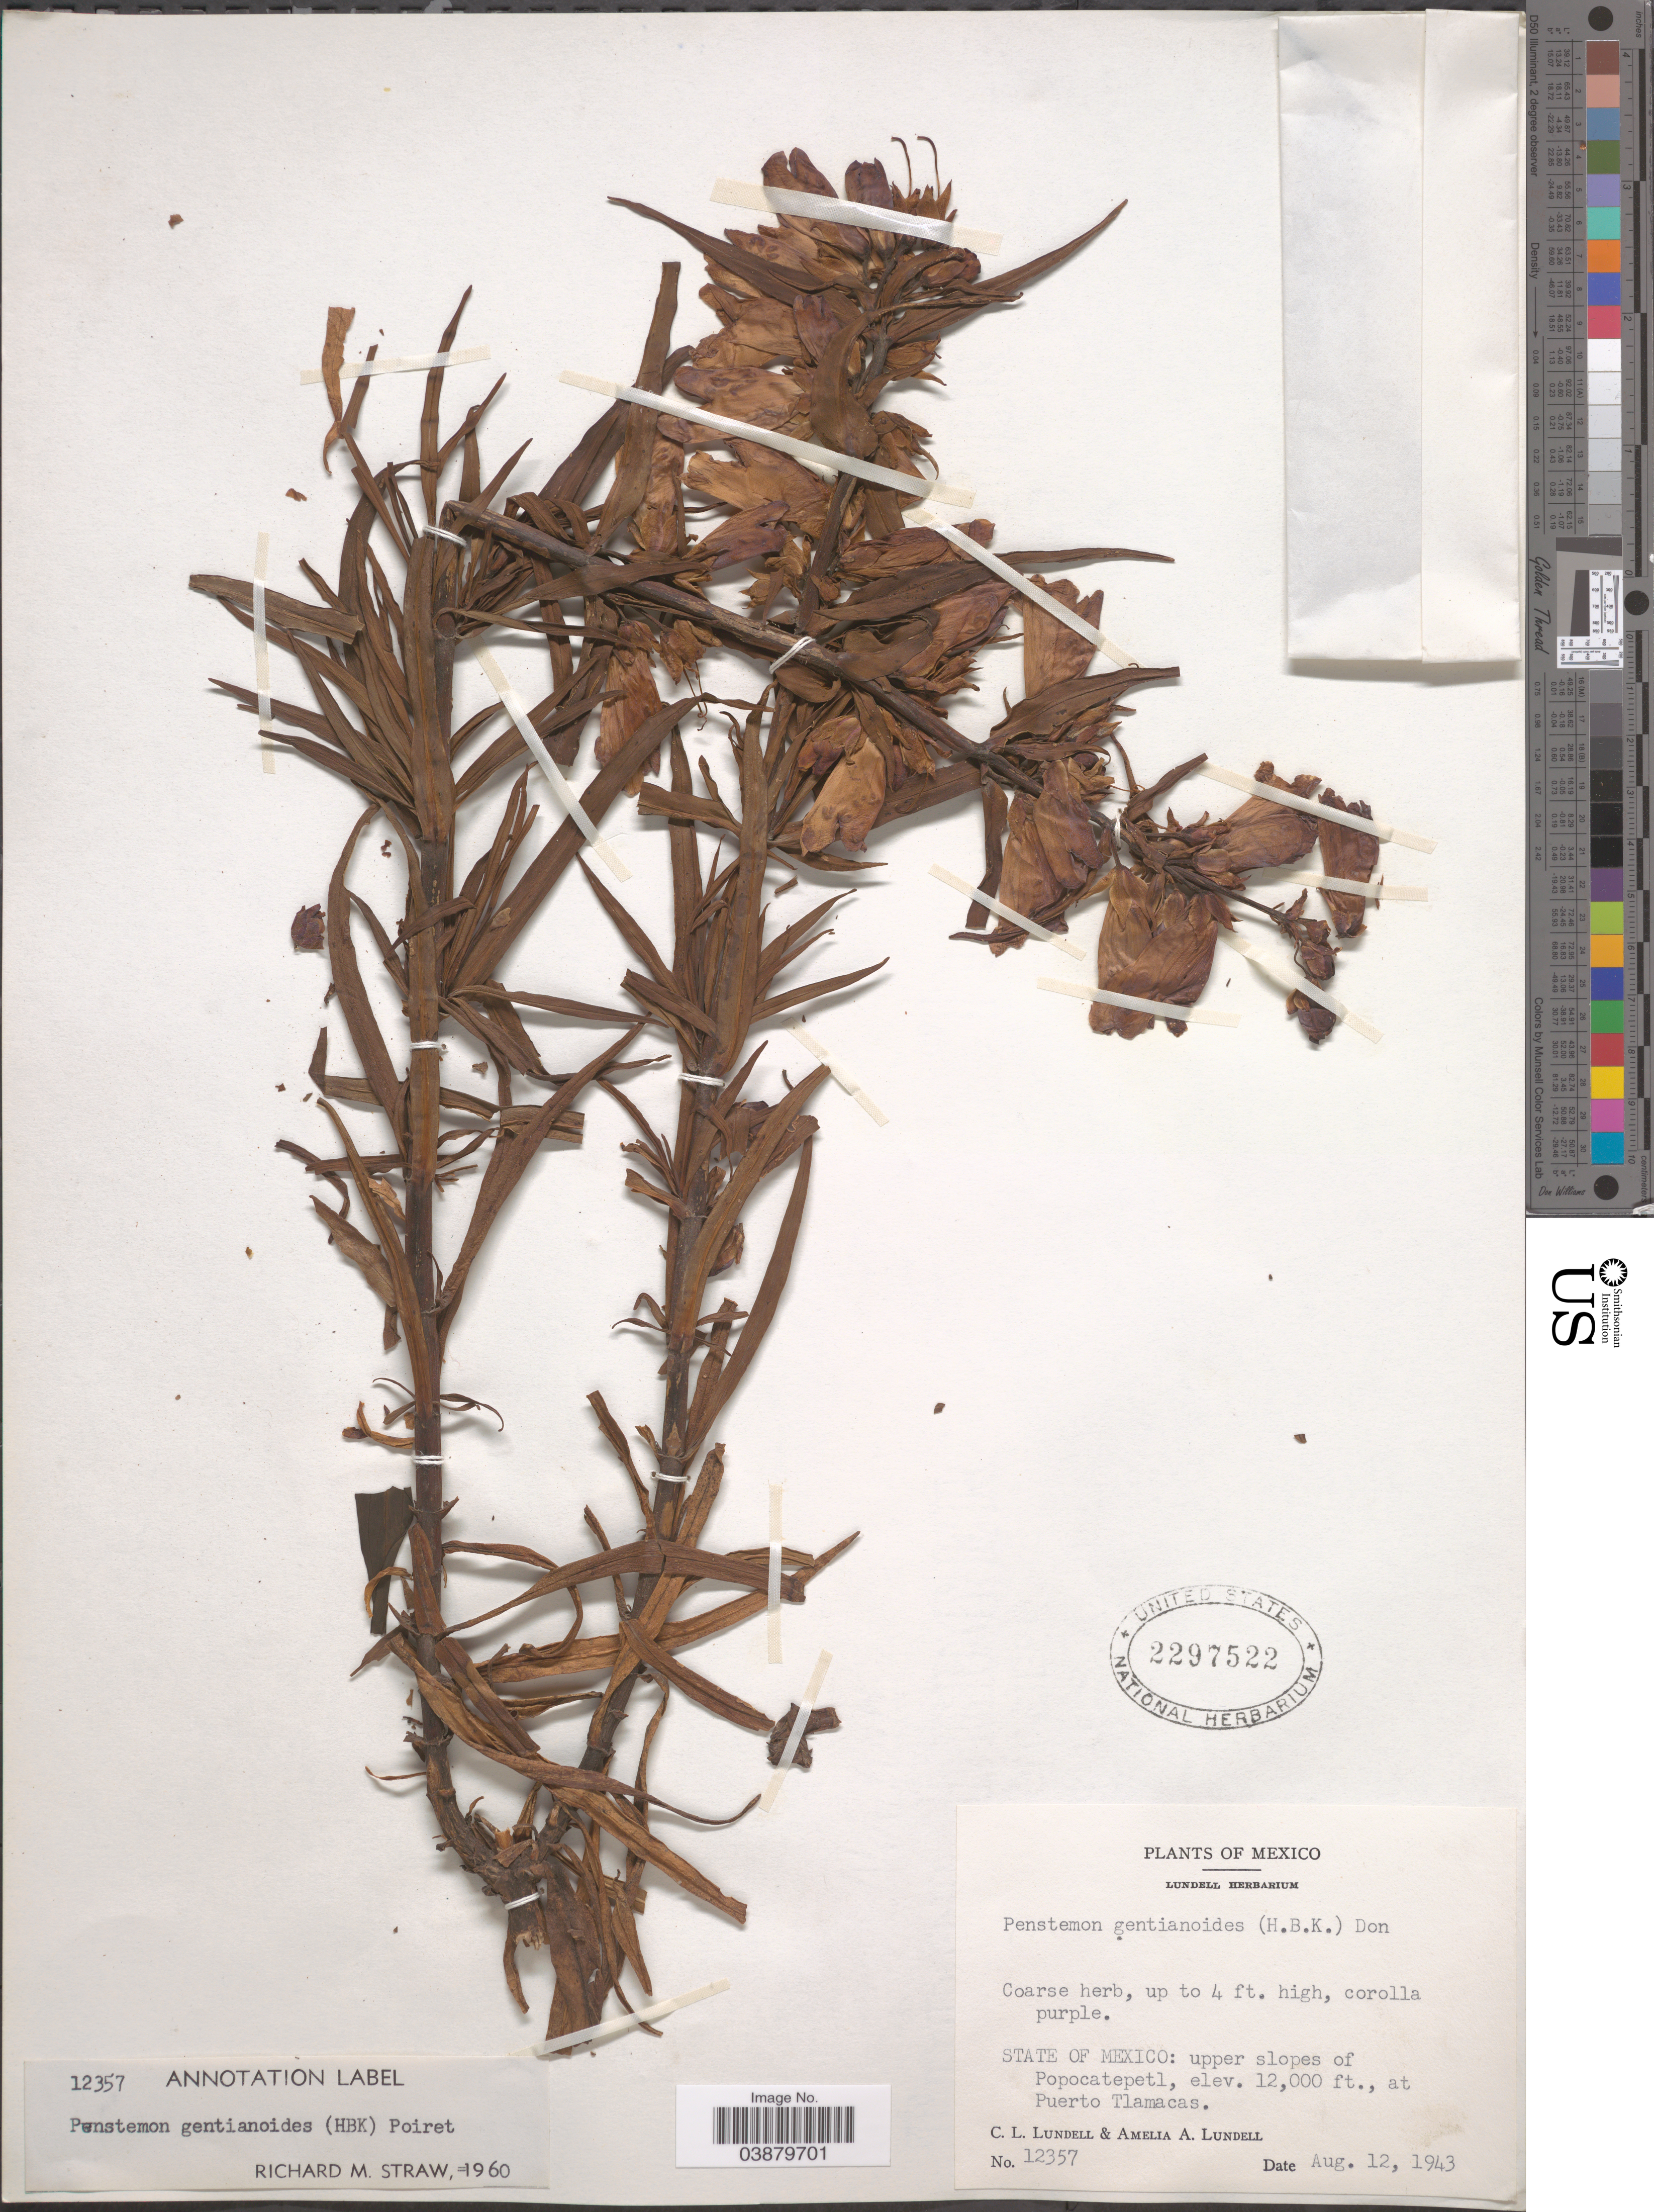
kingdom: Plantae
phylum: Tracheophyta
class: Magnoliopsida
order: Lamiales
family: Plantaginaceae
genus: Penstemon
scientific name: Penstemon gentianoides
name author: (Kunth) Poir.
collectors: C. L. Lundell & A. A. Lundell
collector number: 12357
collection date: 1943-08-12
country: Mexico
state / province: México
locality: Upper slopes of Popocatepetl, at Puerto Tlamacas.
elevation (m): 3658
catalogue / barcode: US 2297522